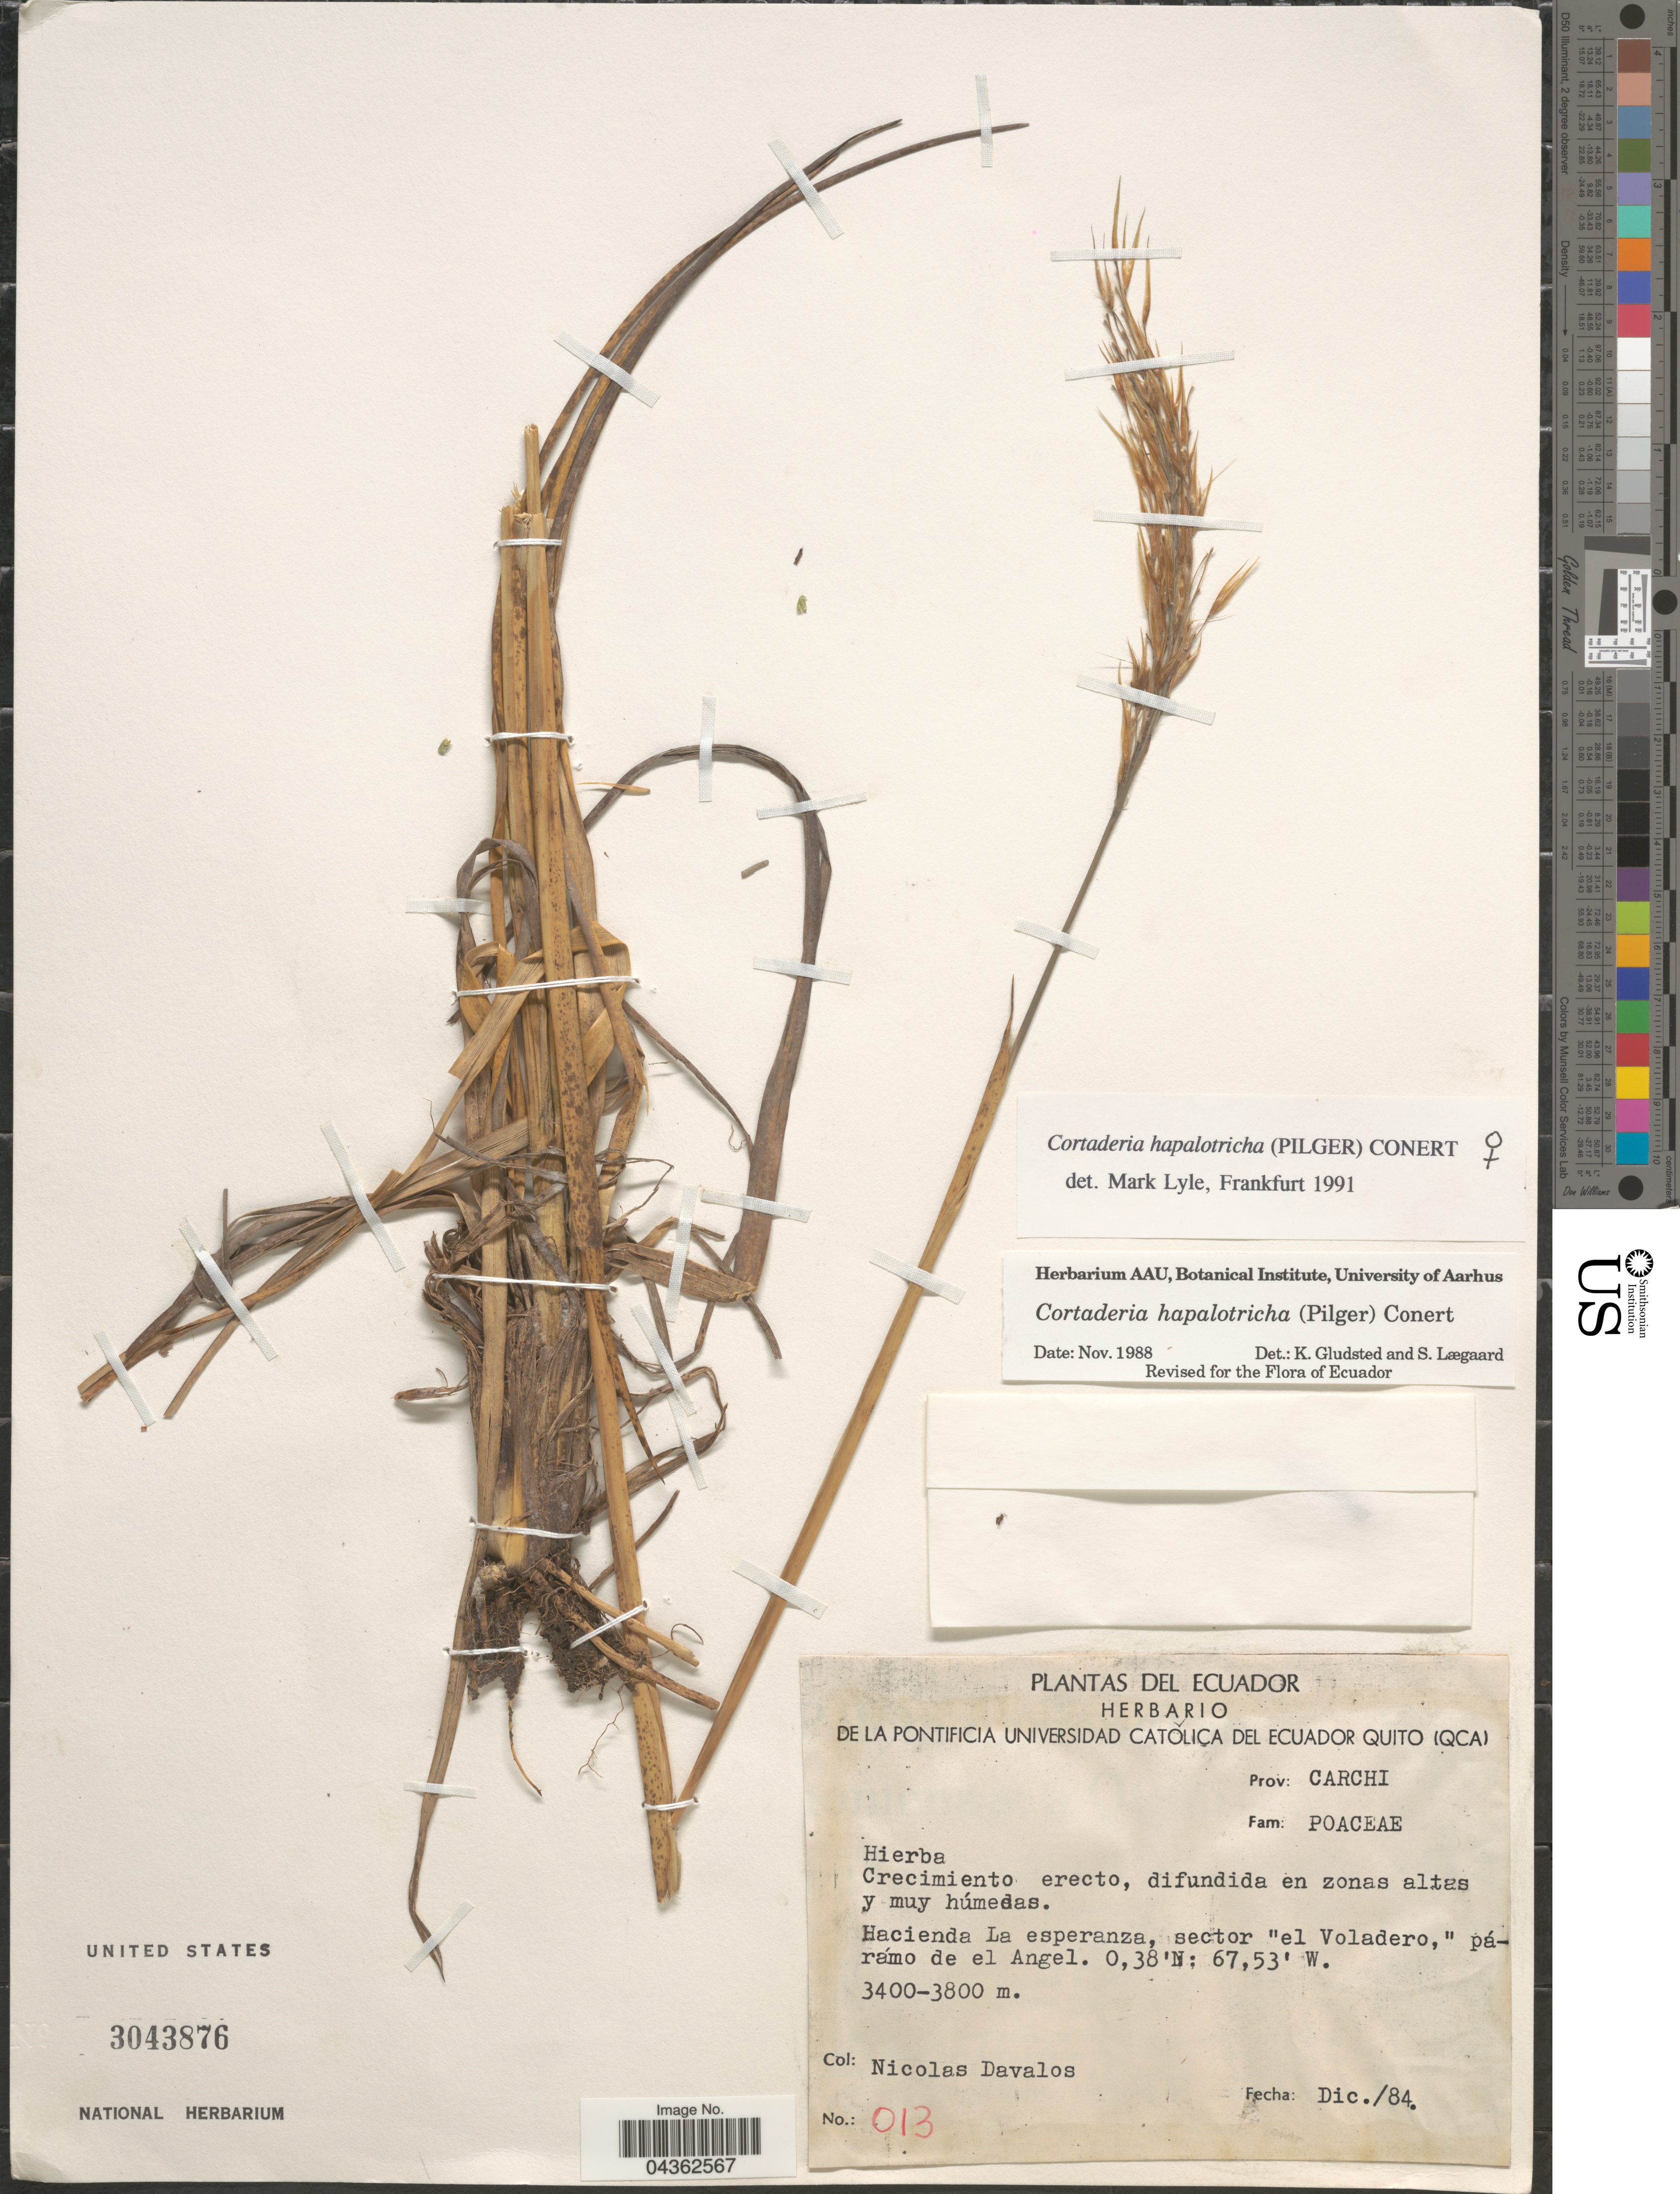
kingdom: Plantae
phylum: Tracheophyta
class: Liliopsida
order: Poales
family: Poaceae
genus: Cortaderia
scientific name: Cortaderia hapalotricha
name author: (Pilg.) Conert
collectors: D. Nicolas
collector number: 013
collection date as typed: Transcribed d/m/y: /12/84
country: Ecuador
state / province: Carchi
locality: Hacienda La esperanza, sector "el Voladero," páramo de el Angel.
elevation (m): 3400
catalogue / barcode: US 3043876